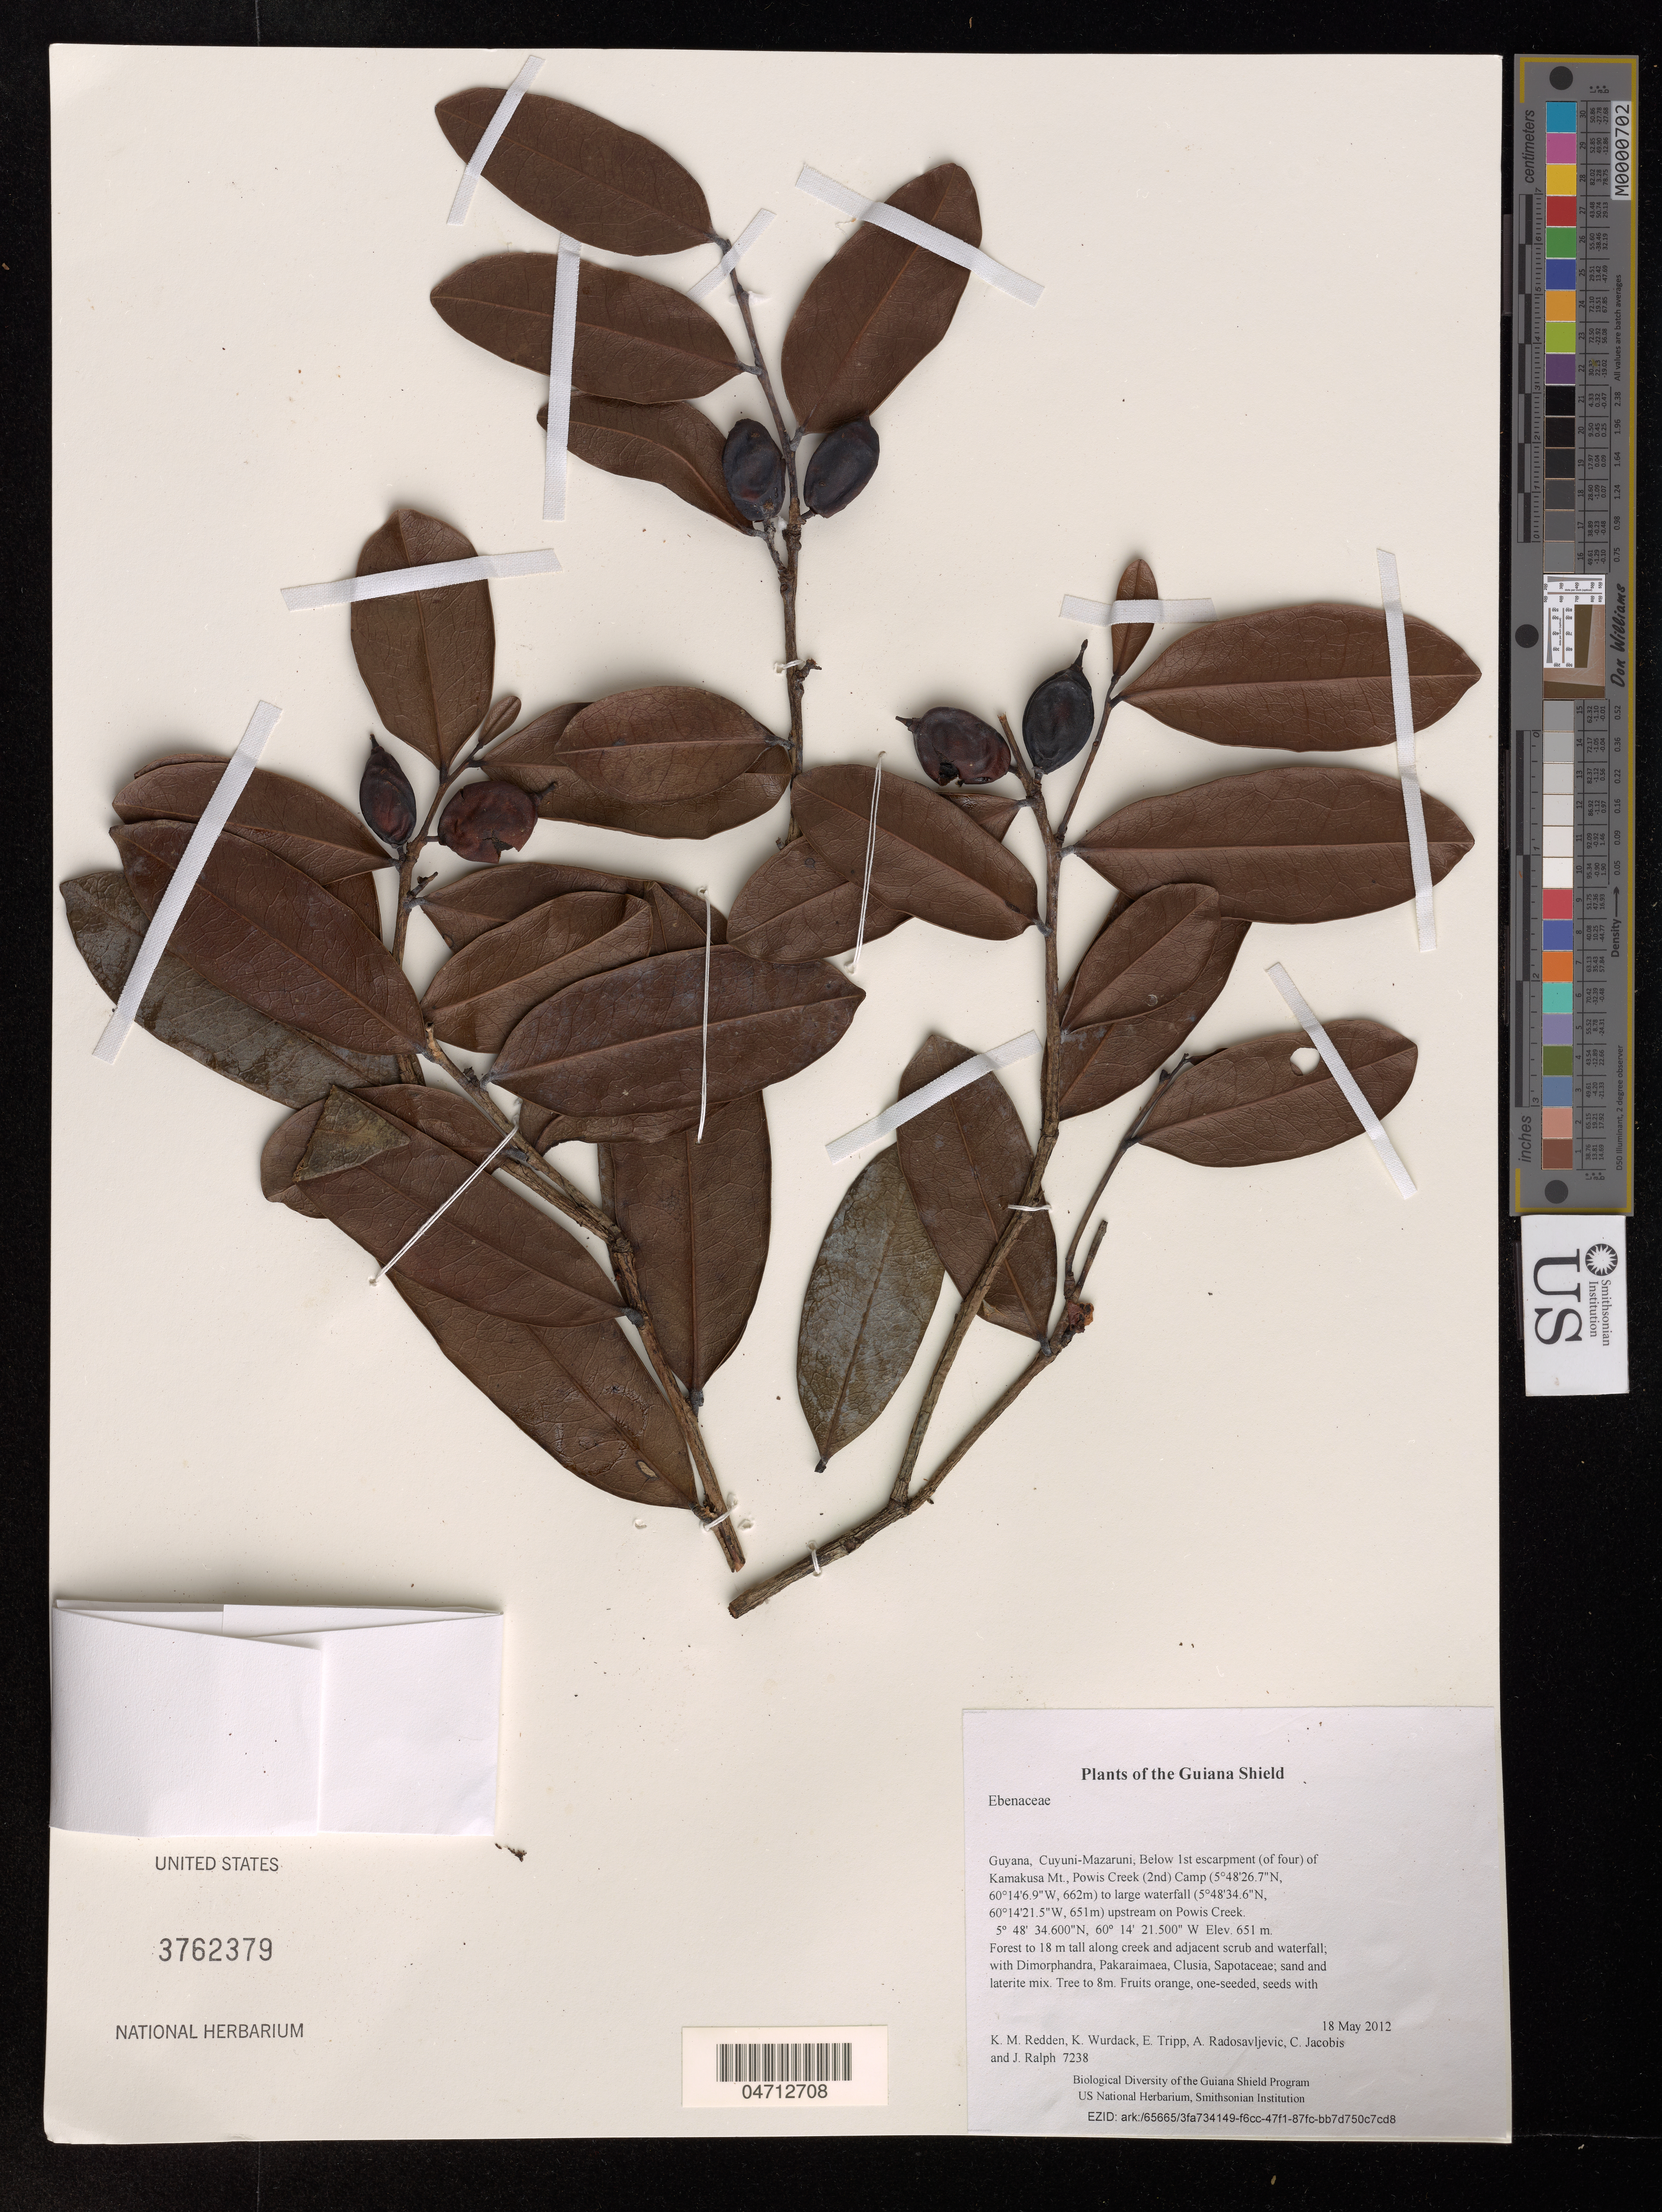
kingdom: Plantae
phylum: Tracheophyta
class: Liliopsida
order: Dioscoreales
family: Dioscoreaceae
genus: Dioscorea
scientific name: Dioscorea sp.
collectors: K. M. Redden, K. Wurdack, E. Tripp, A. Radosavljevic, C. Jacobis & J. Ralph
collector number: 7238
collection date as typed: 18 May 2012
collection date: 2012-05-18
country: Guyana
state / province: Cuyuni-Mazaruni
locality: Below 1st escarpment (of four) of Kamakusa Mt., Powis Creek (2nd) Camp (5°48'26.7"N, 60°14'6.9"W, 662m) to large waterfall (5°48'34.6"N, 60°14'21.5"W, 651m) upstream on Powis Creek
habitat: Forest to 18 m tall along creek and adjacent scrub and waterfall; with Dimorphandra, Pakaraimaea, Clusia, Sapotaceae; sand and laterite mix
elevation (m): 651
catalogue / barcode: US 3762379